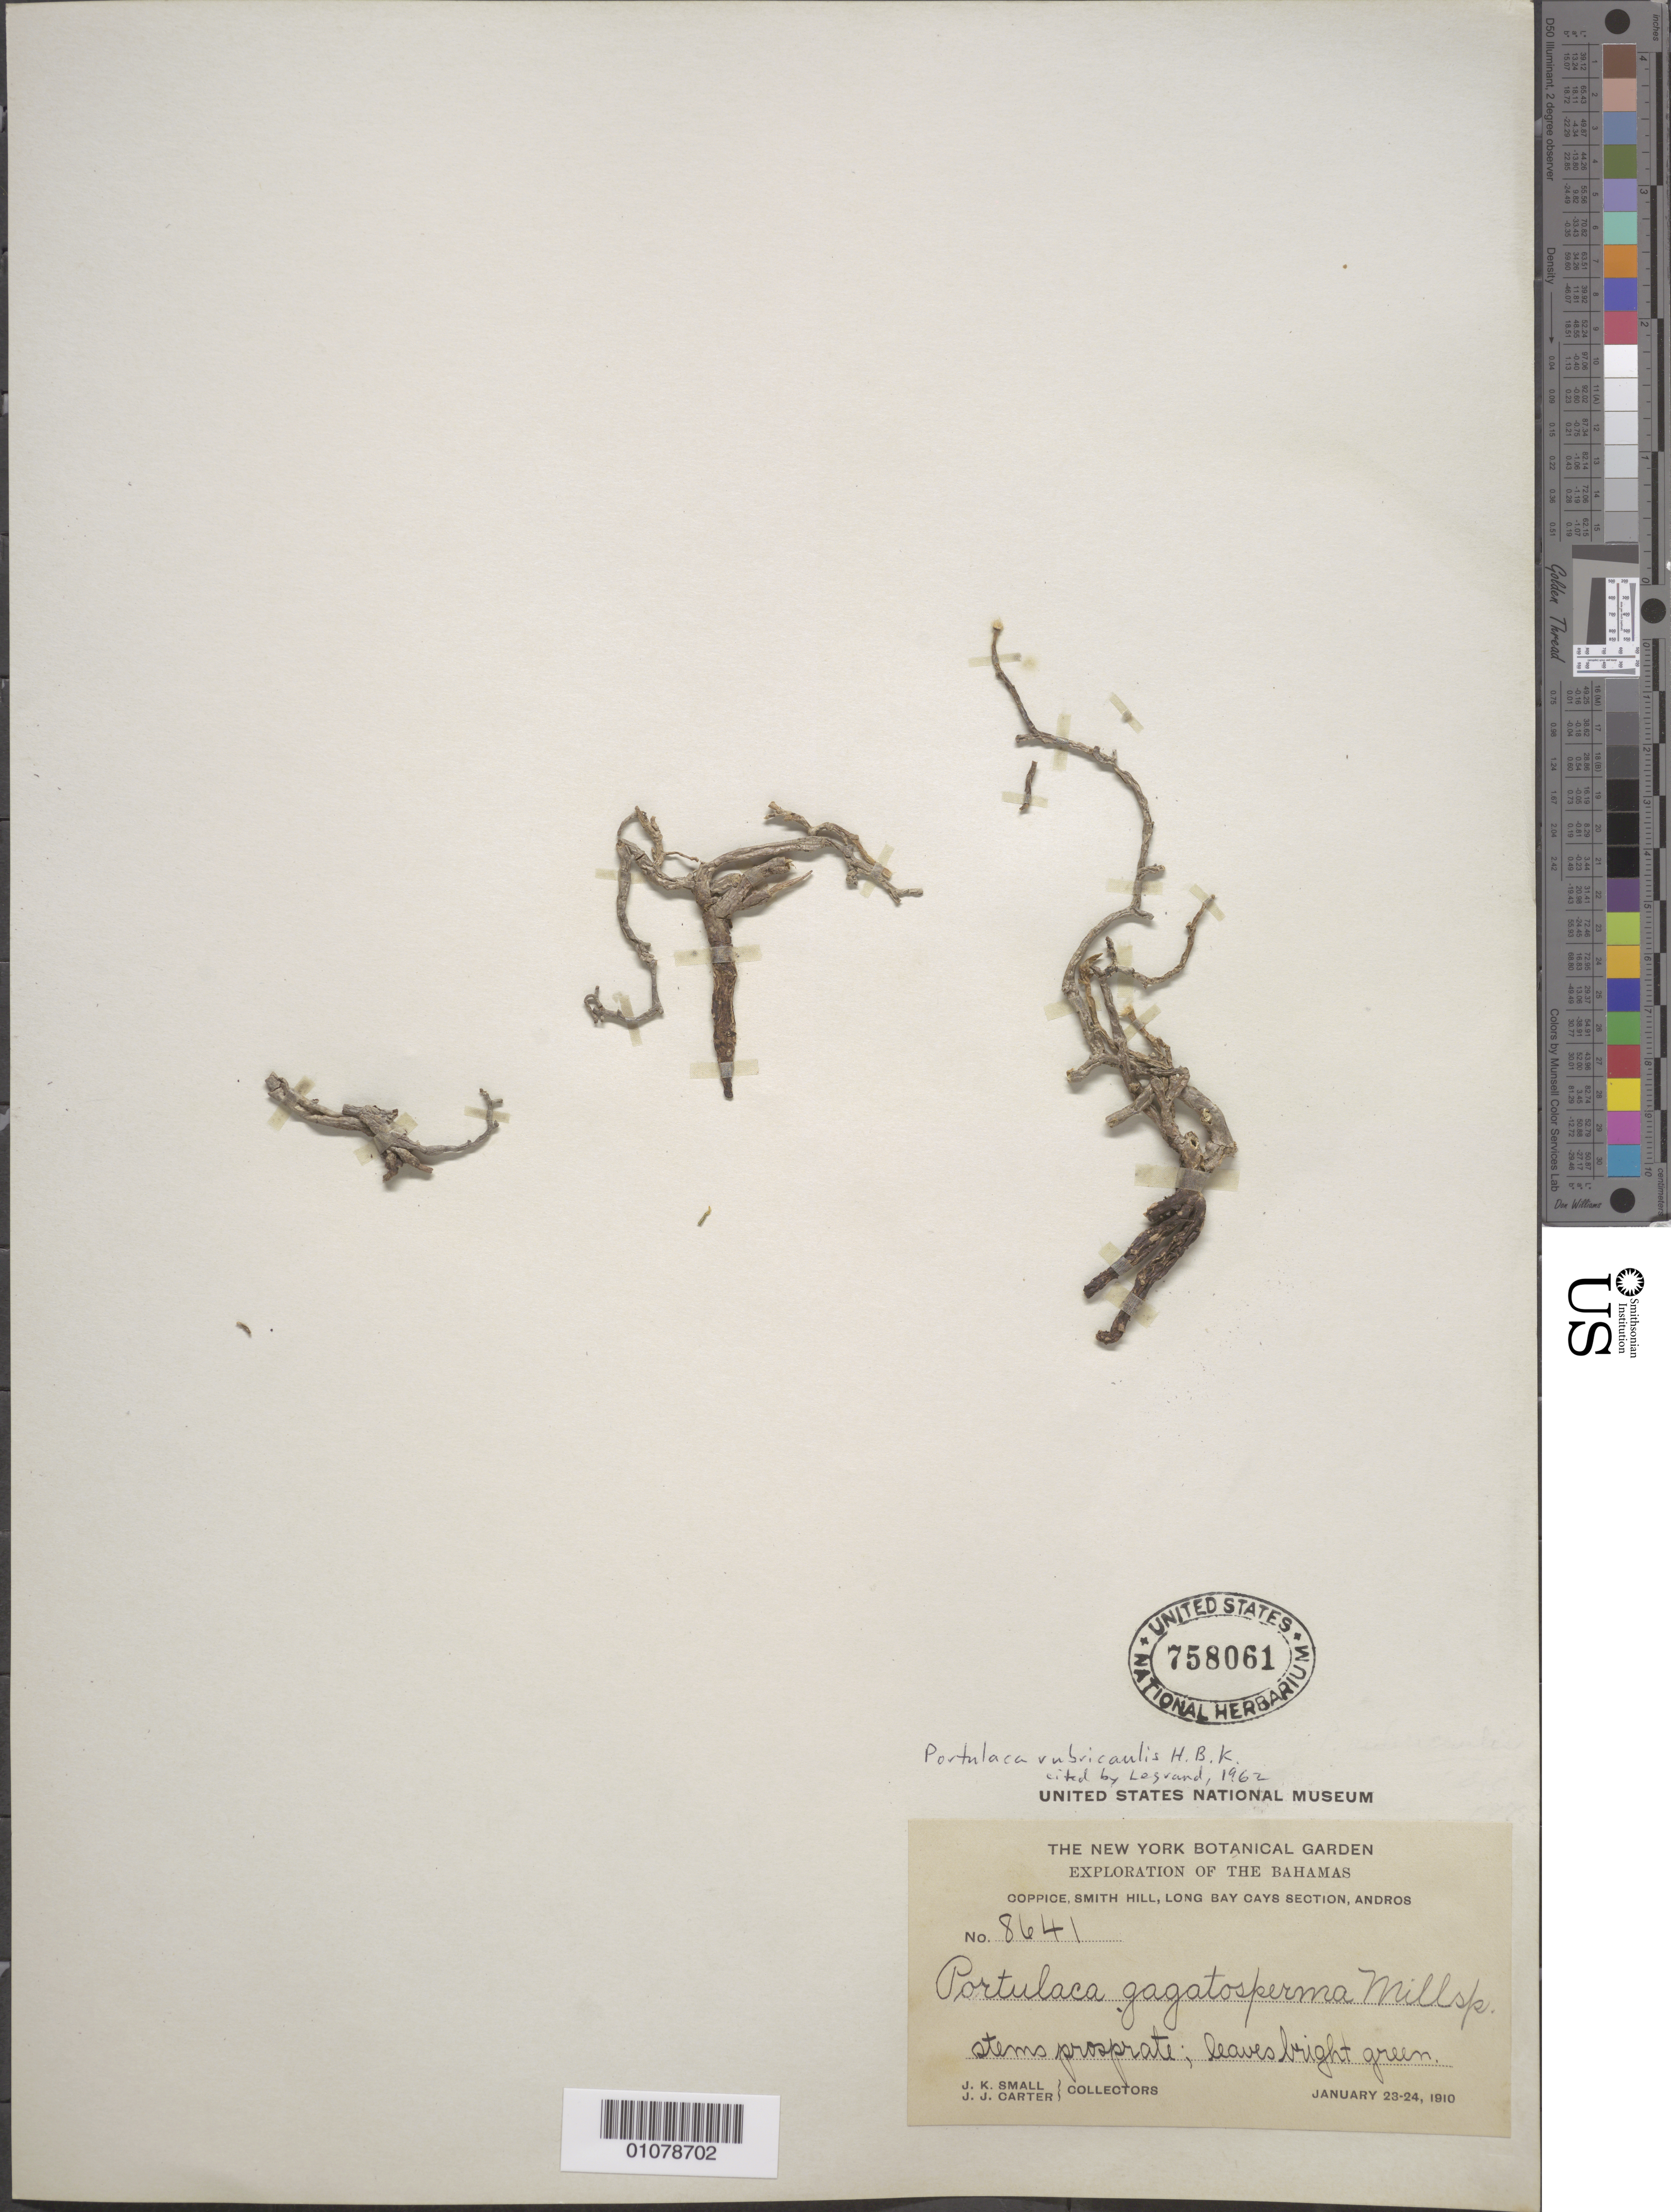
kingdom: Plantae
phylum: Tracheophyta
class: Magnoliopsida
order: Caryophyllales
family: Portulacaceae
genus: Portulaca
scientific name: Portulaca rubricaulis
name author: Kunth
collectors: J. K. Small & J. J. Carter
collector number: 8641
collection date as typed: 23 Jan 1910 to 24 Jan 1910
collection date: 1910-01-23/1910-01-24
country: Bahamas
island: Andros I.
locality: Andros, Long Bay Cays section, Smith Hill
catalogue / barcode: US 758061